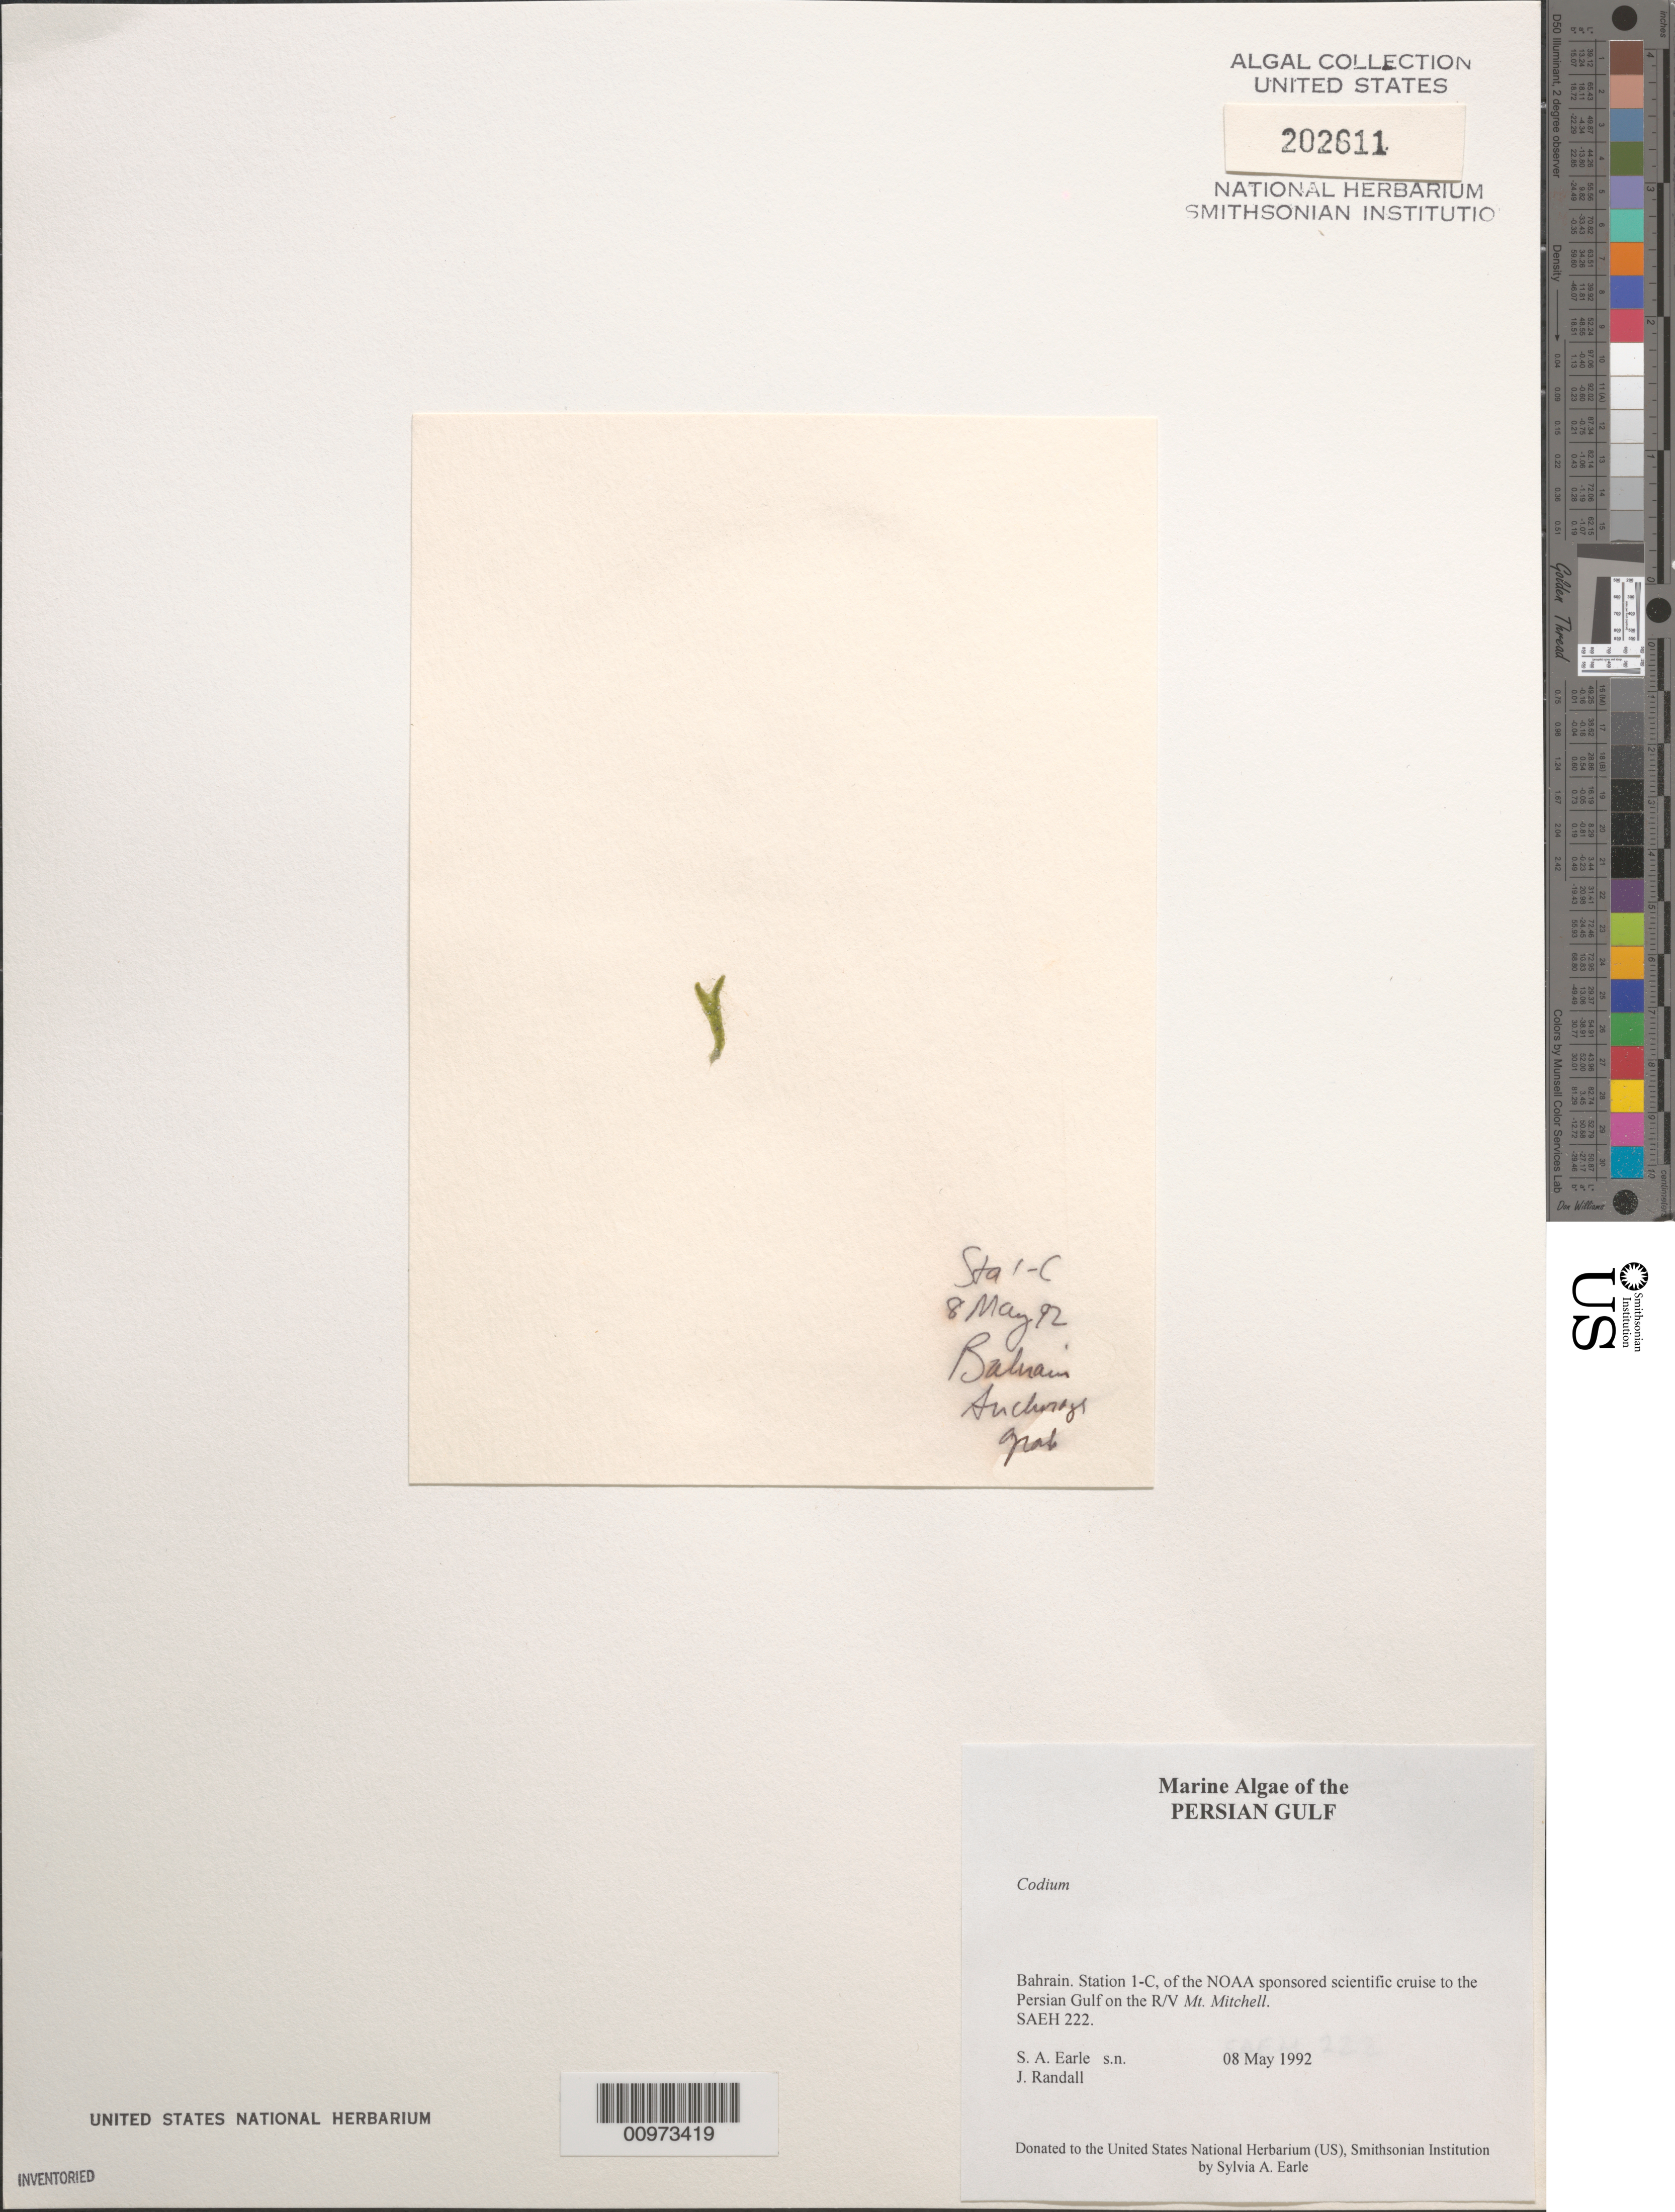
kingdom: Plantae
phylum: Chlorophyta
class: Ulvophyceae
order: Bryopsidales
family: Codiaceae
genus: Codium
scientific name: Codium sp.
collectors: S. A. Earle & J. Randall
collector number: SAEH 222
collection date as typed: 08 May 1992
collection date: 1992-05-08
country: Bahrain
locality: Persian Gulf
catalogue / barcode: US 202611